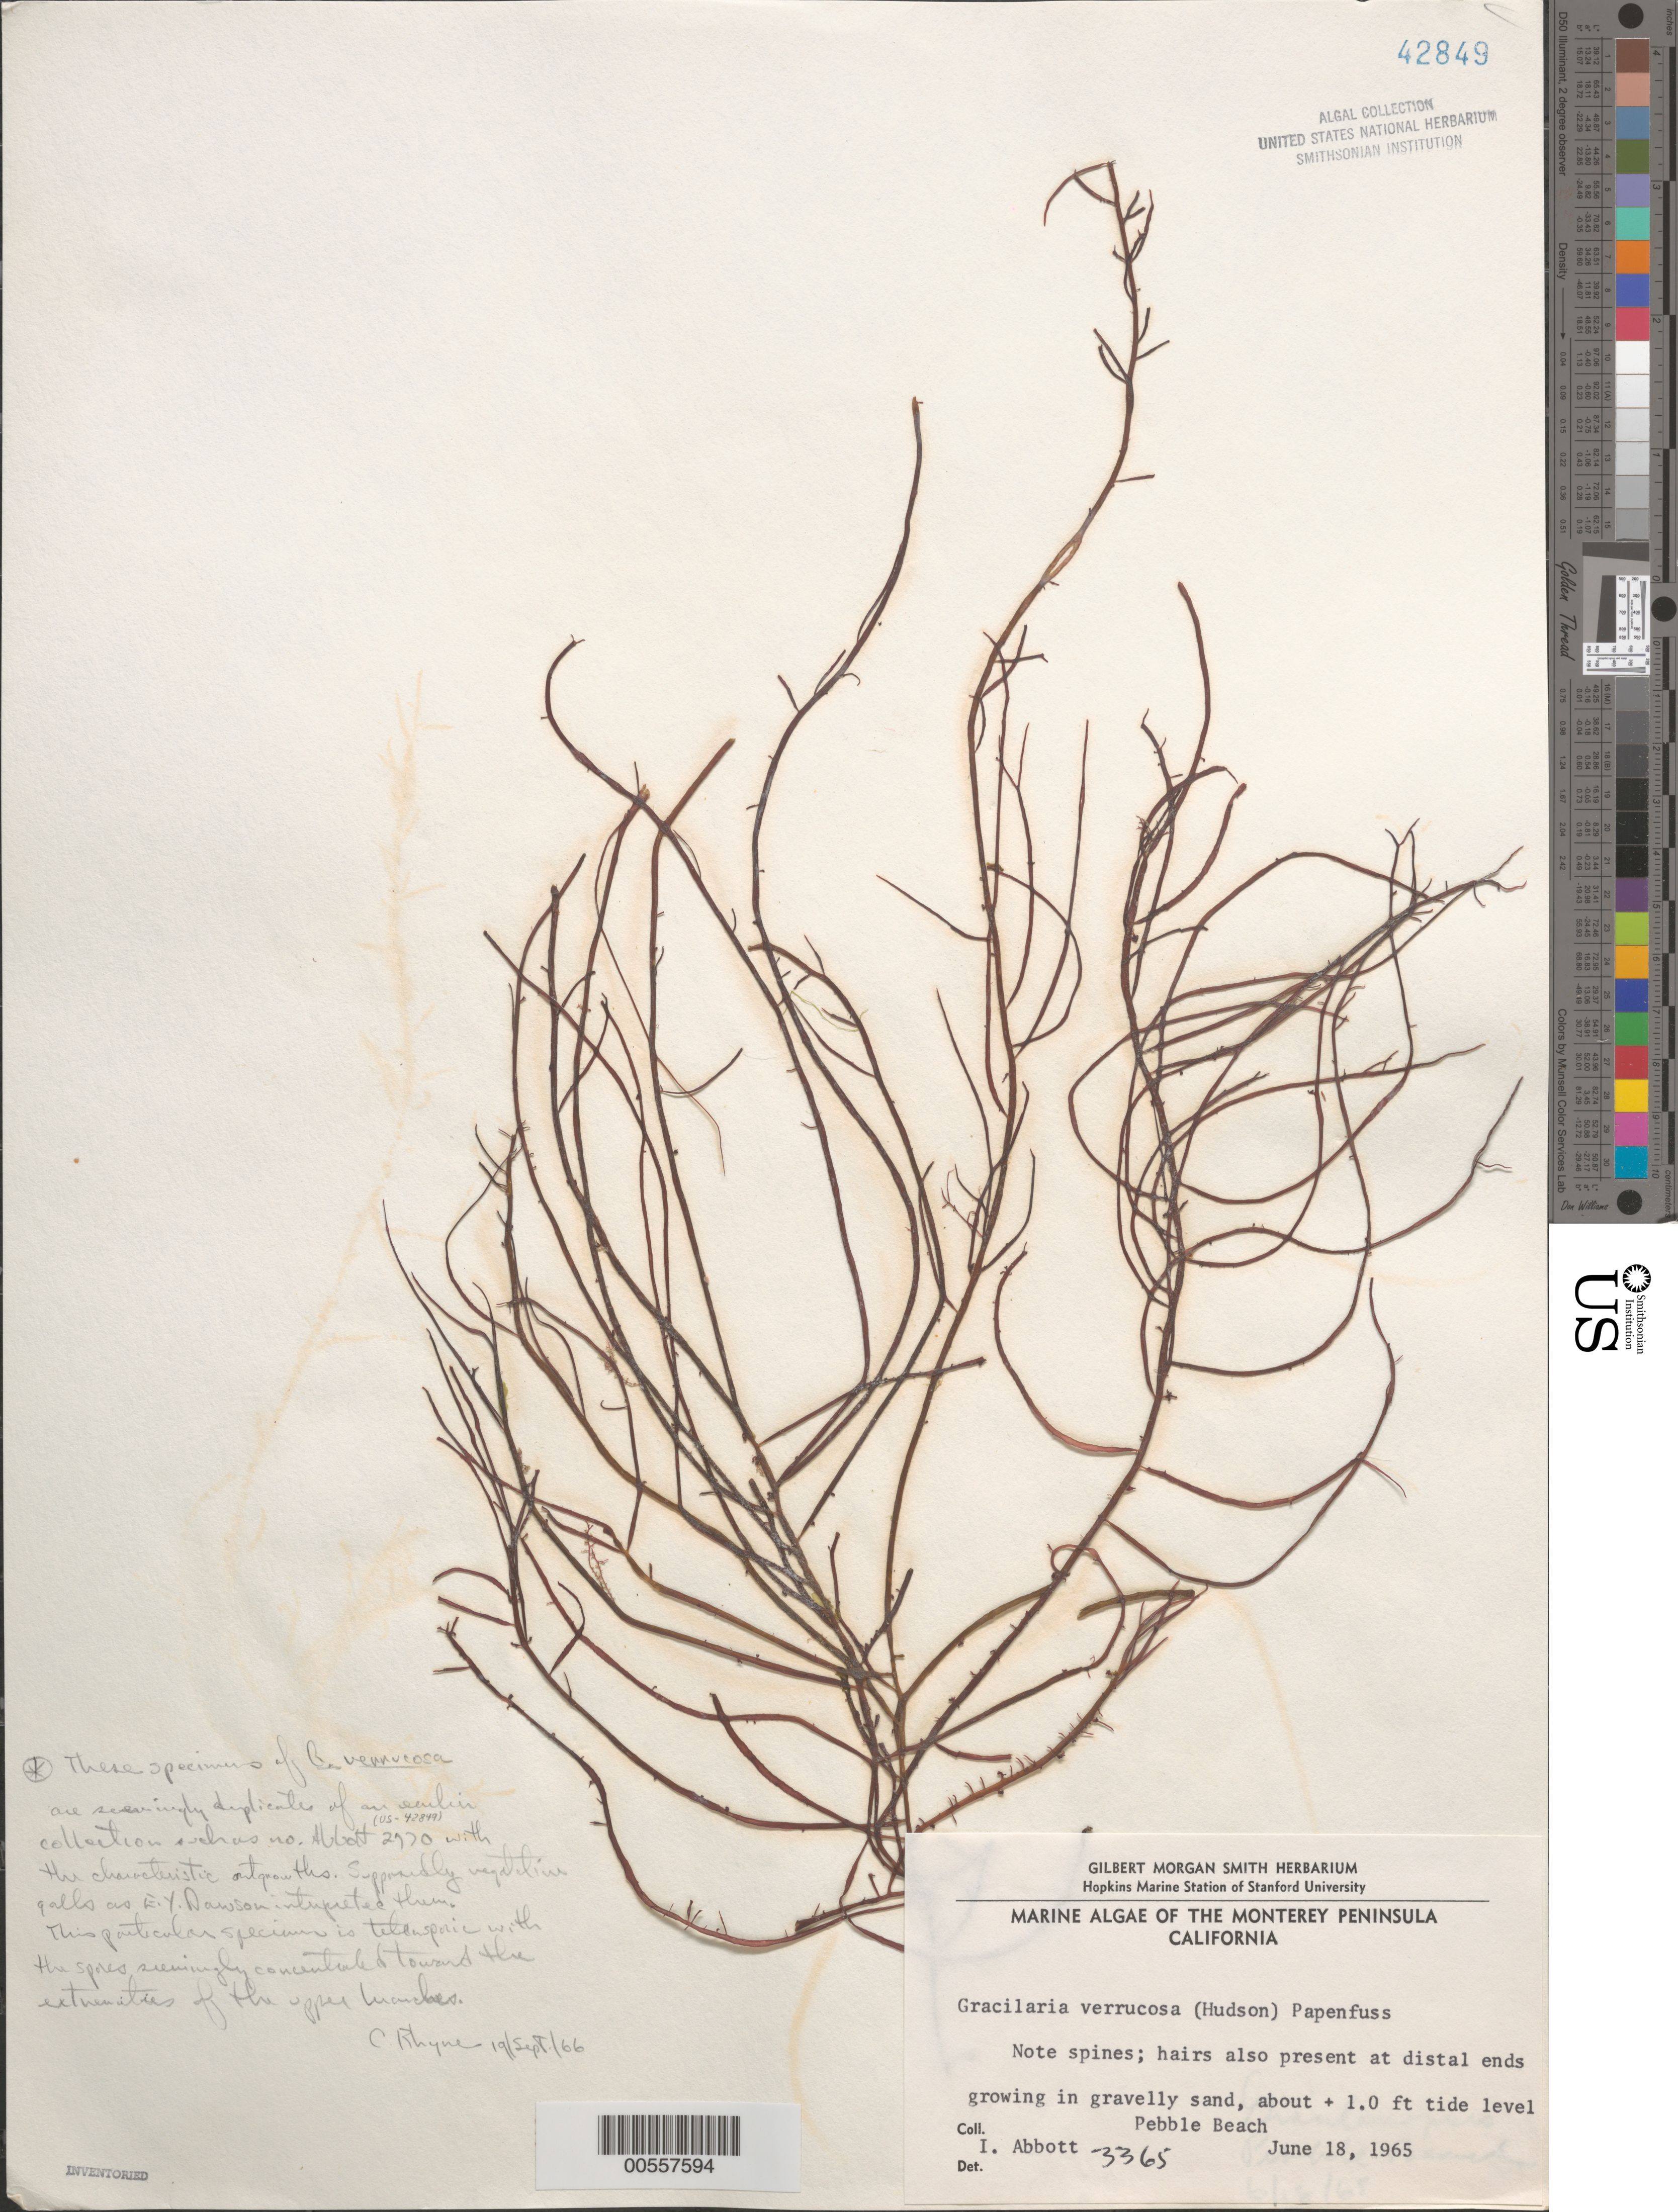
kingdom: Plantae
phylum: Rhodophyta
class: Florideophyceae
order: Gracilariales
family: Gracilariaceae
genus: Gracilariopsis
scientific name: Gracilariopsis longissima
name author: (S.G. Gmel.) Steentoft et al.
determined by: Algae name updating Project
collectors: I. A. Abbott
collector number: IAA 3365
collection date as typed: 18 Jun 1965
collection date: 1965-06-18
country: United States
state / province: California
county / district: Monterey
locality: Pebble Beach, Monterey Peninsula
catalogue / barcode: US 42849